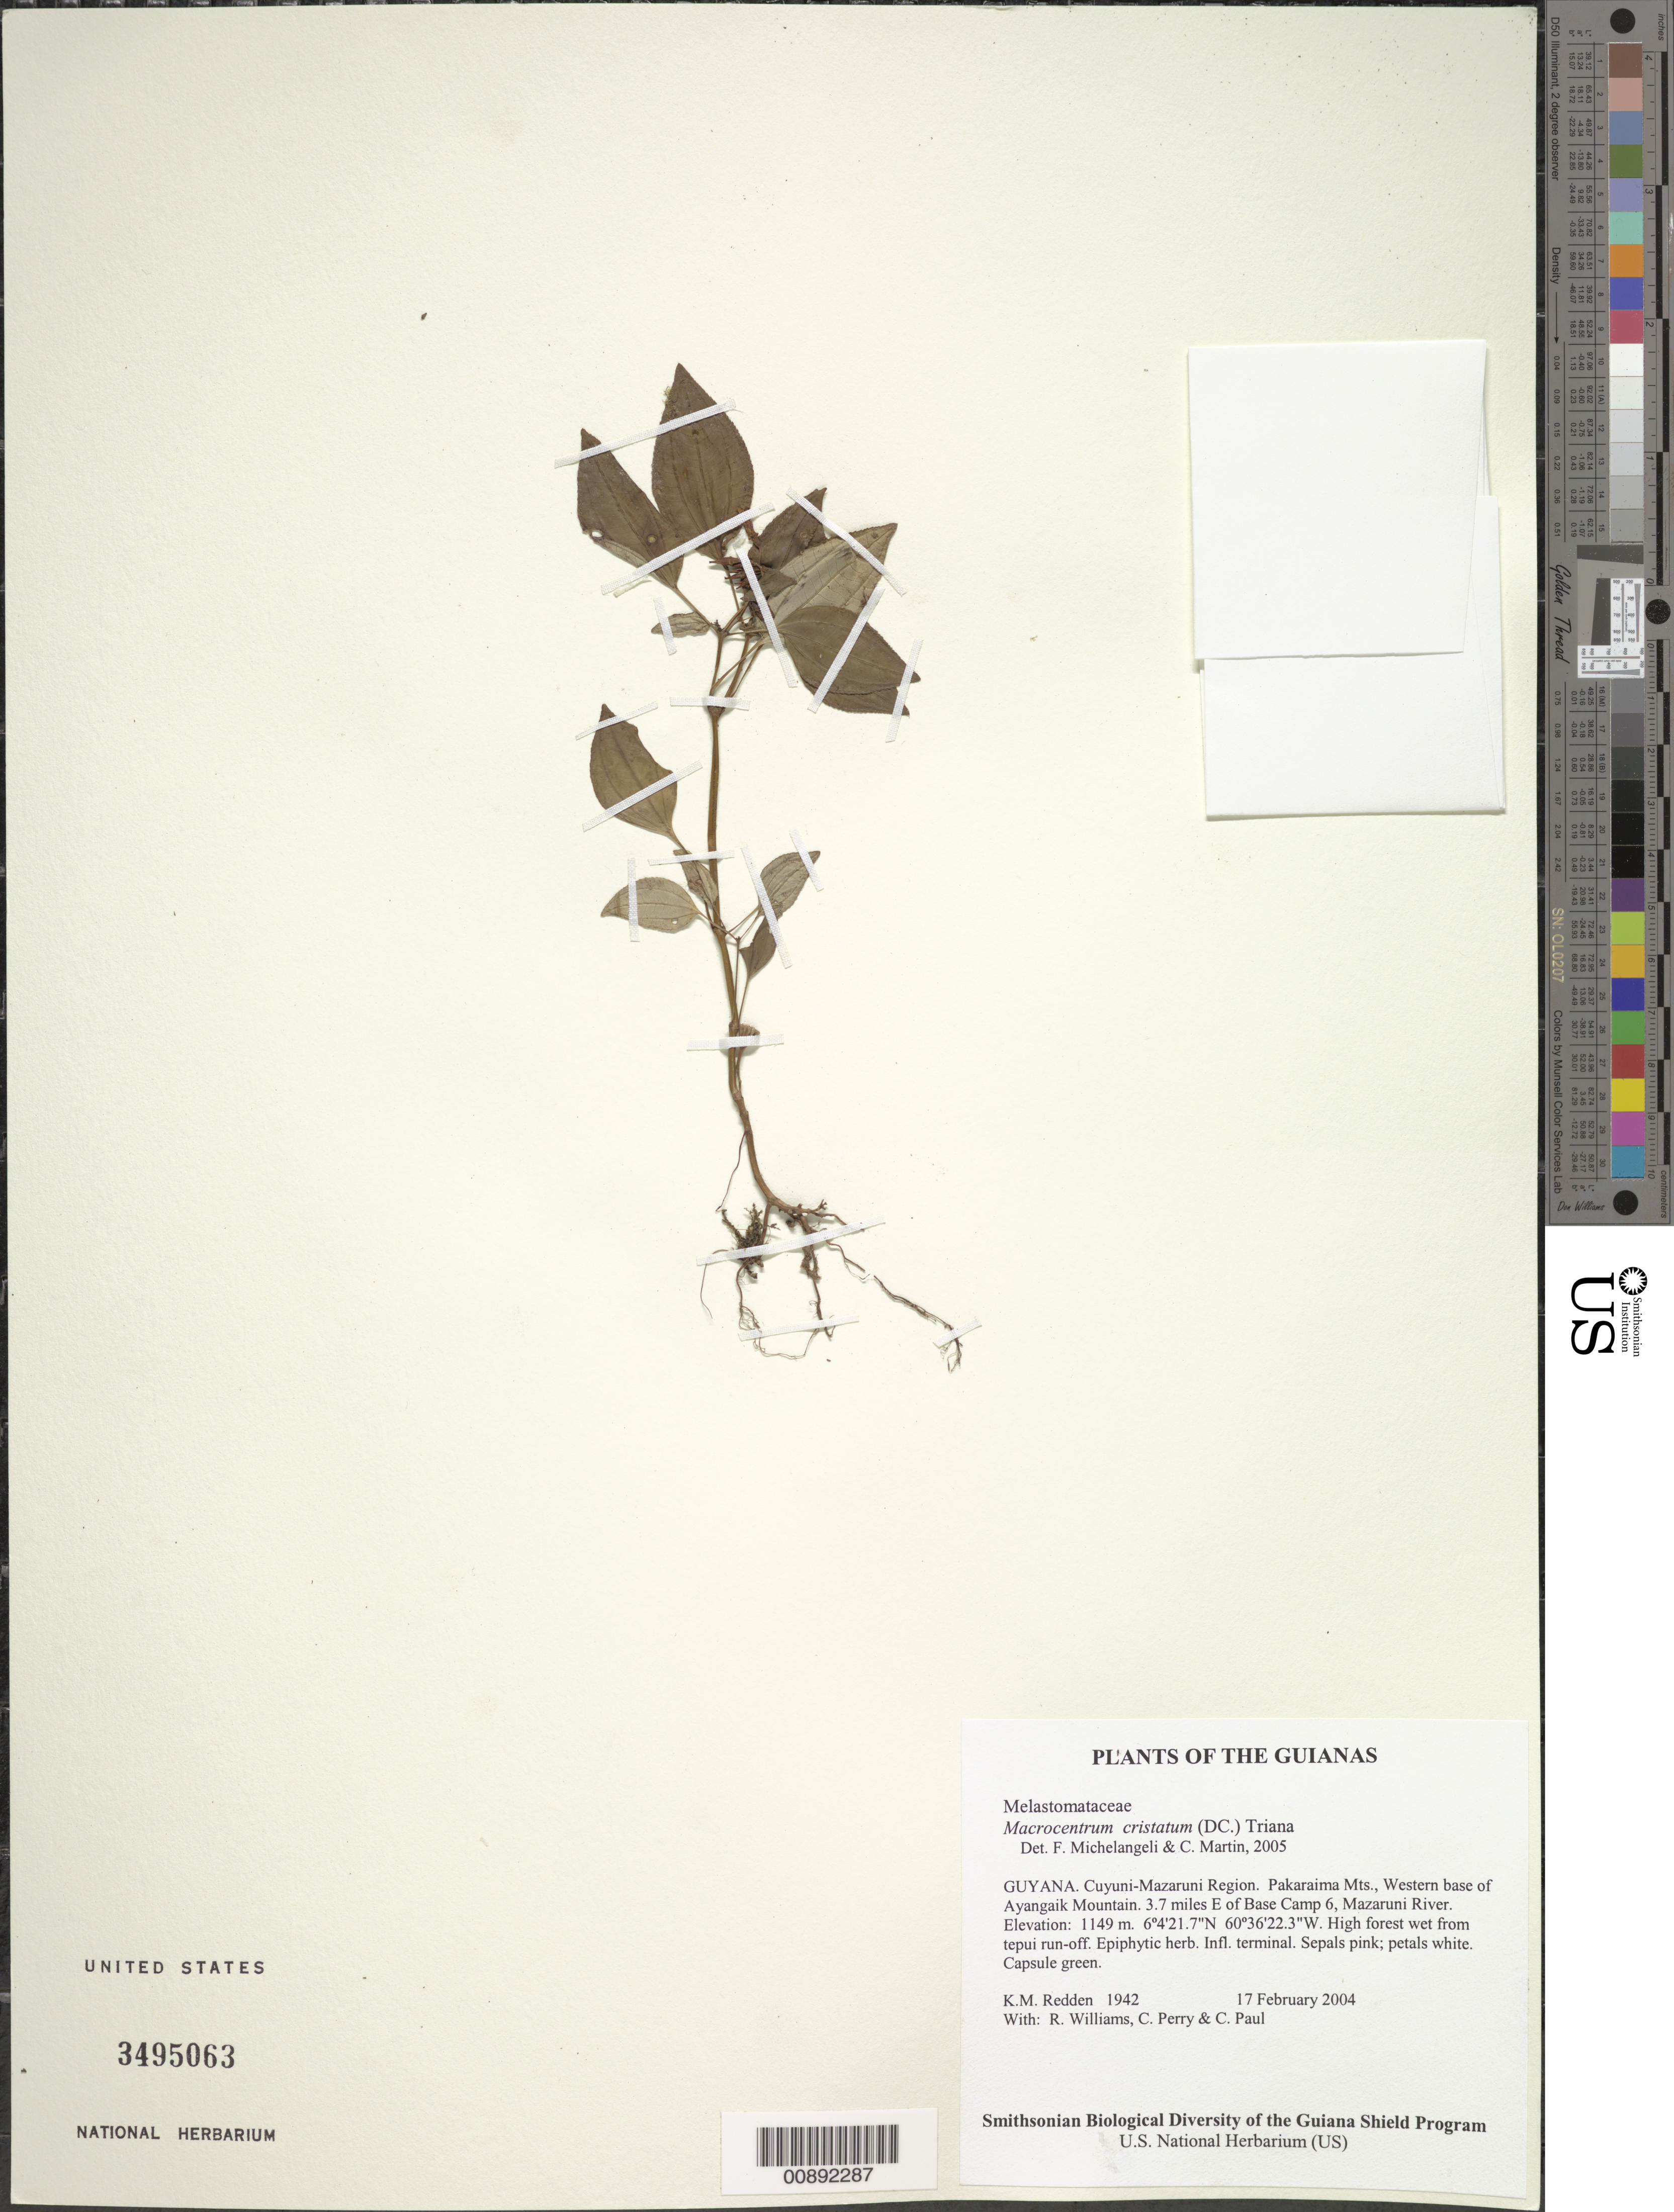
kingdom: Plantae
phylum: Tracheophyta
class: Magnoliopsida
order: Myrtales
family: Melastomataceae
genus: Macrocentrum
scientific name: Macrocentrum cristatum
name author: (DC.) Triana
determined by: Michelangeli, F. A.; Martin, C.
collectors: K. M. Redden, R. Williams, C. Perry & C. Paul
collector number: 1942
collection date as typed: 17 February 2004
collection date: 2004-02-17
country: Guyana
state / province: Cuyuni-Mazaruni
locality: Pakaraima Mts., Western base of Ayangaik Mountain. 3.7 miles E of Base Camp 6, Mazaruni River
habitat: High forest wet from tepui run-off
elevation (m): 1149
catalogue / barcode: US 3495063